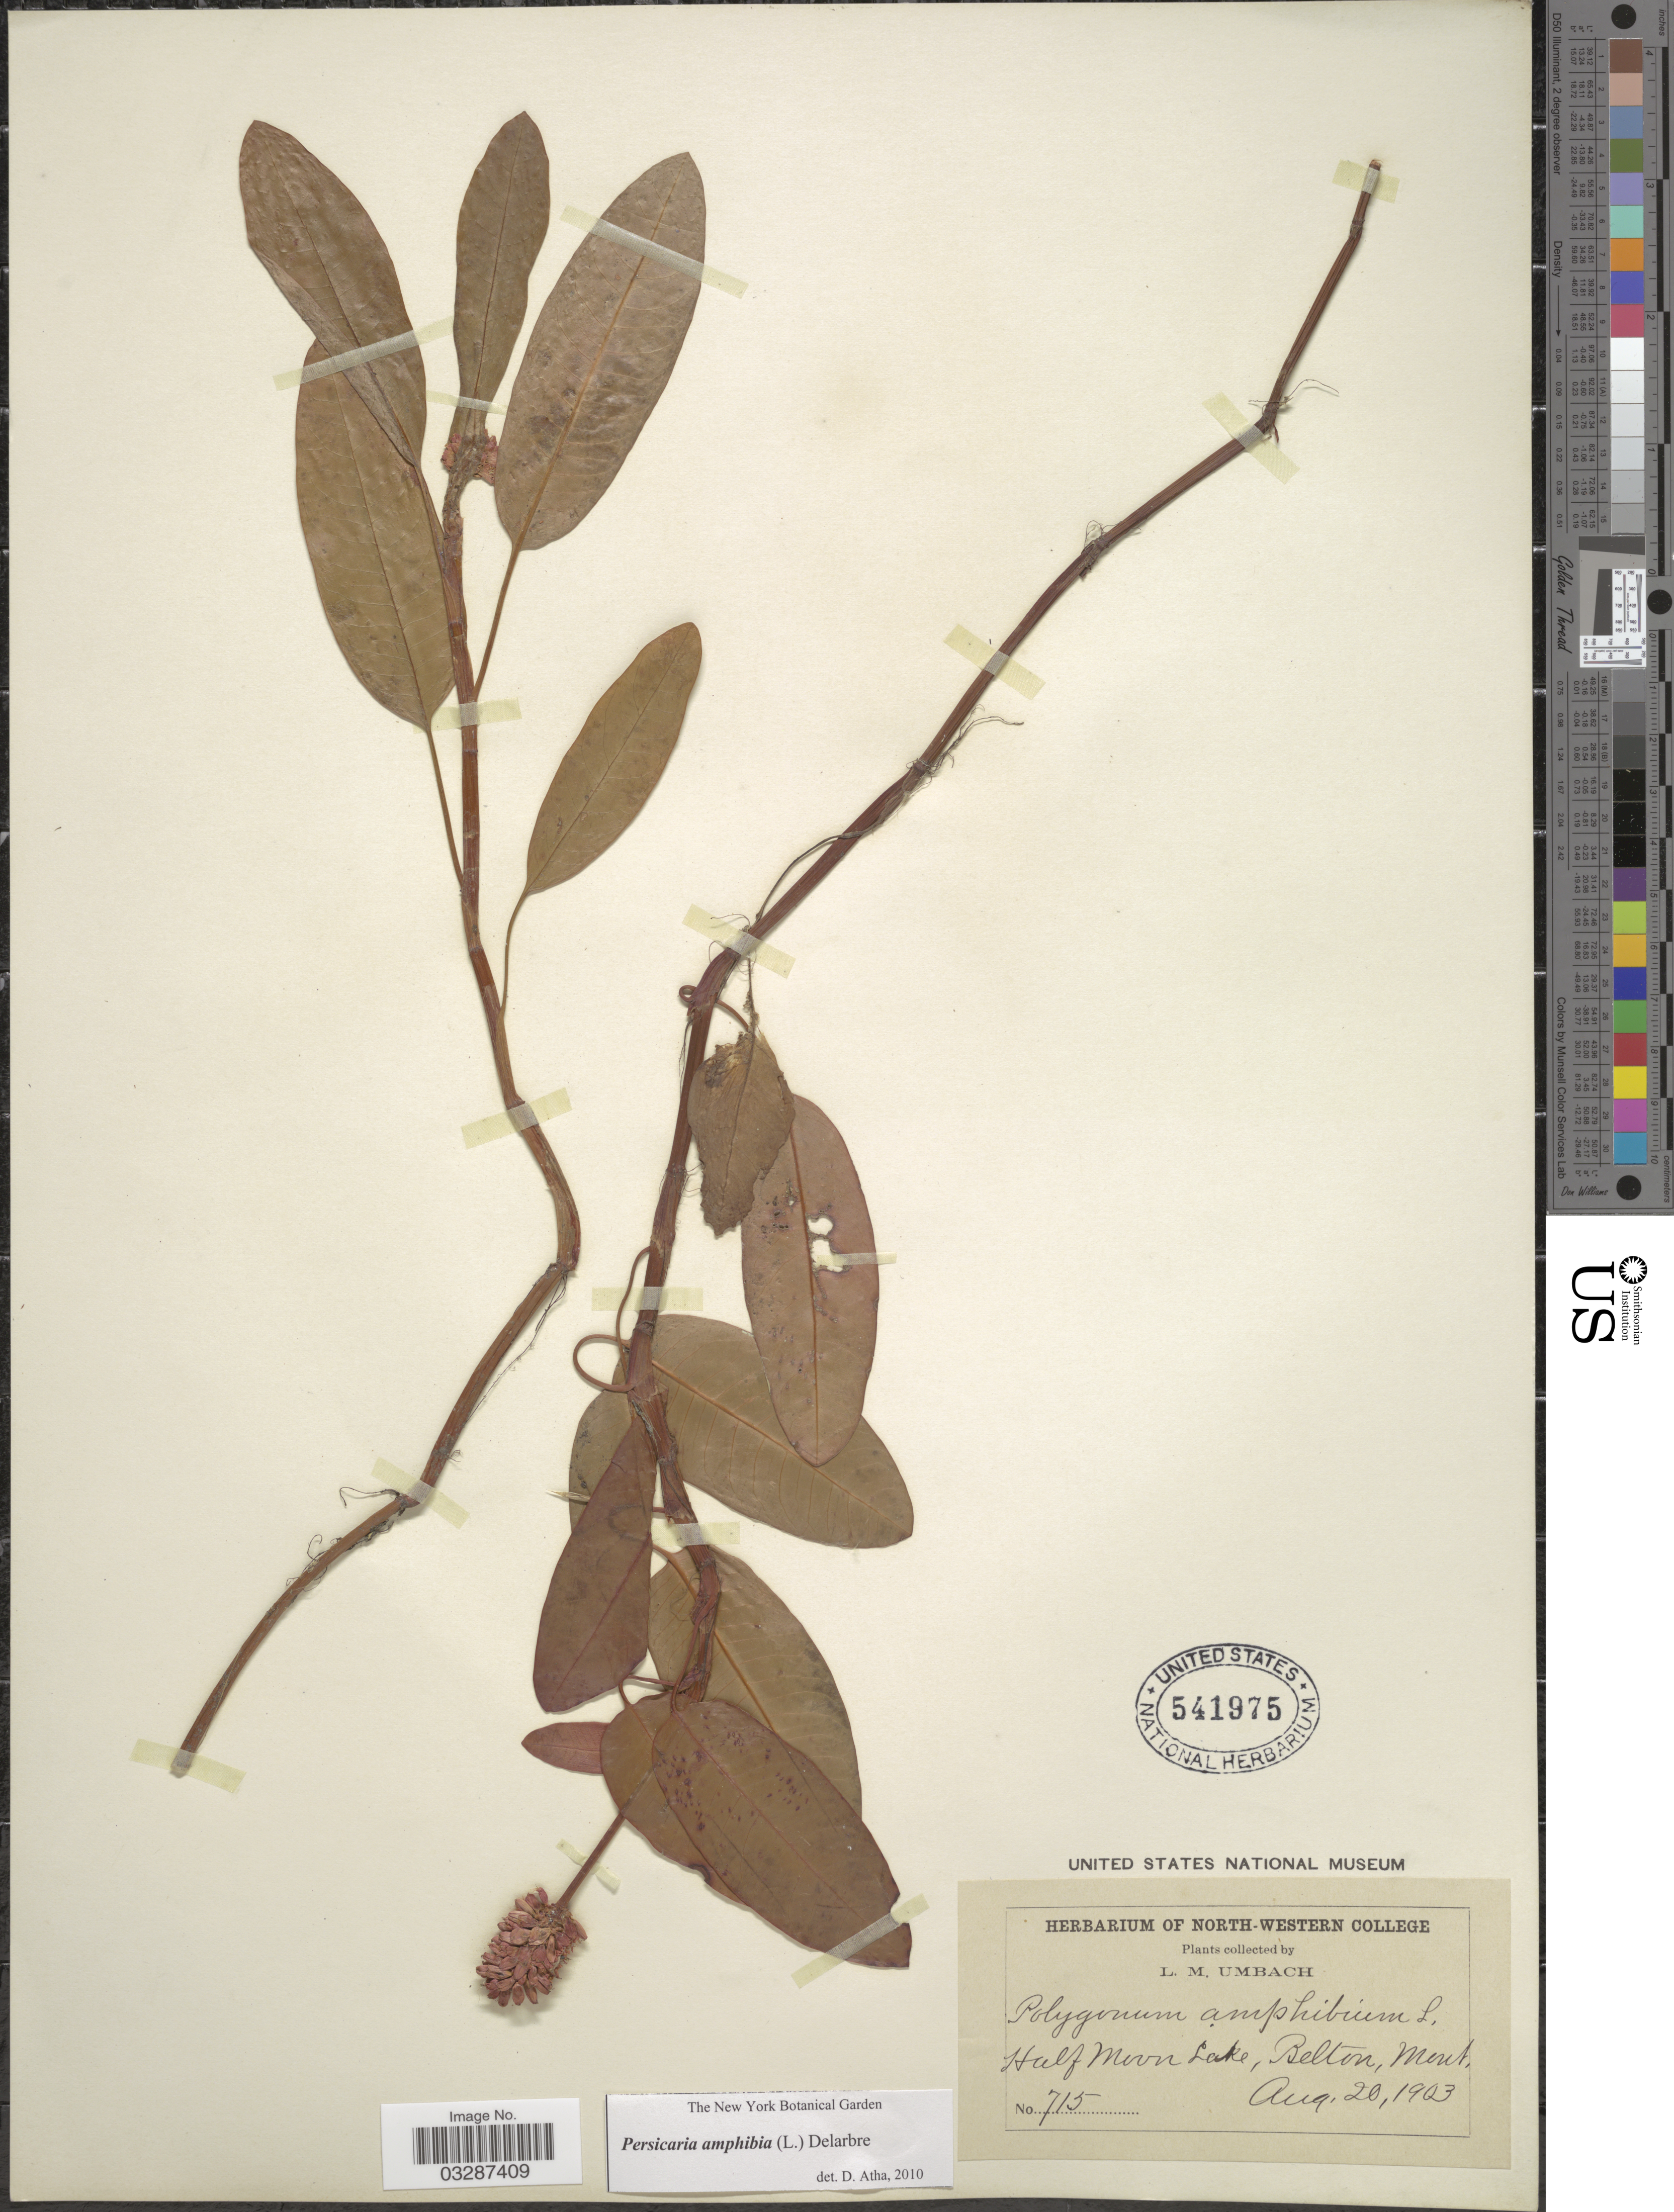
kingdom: Plantae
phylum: Tracheophyta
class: Magnoliopsida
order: Caryophyllales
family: Polygonaceae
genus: Persicaria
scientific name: Persicaria amphibia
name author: (L.) Delarbre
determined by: Atha, D. E.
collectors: L. M. Umbach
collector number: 715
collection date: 1903-08-20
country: United States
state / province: Montana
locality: Half Moon Lake, Belton.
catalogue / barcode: US 541975